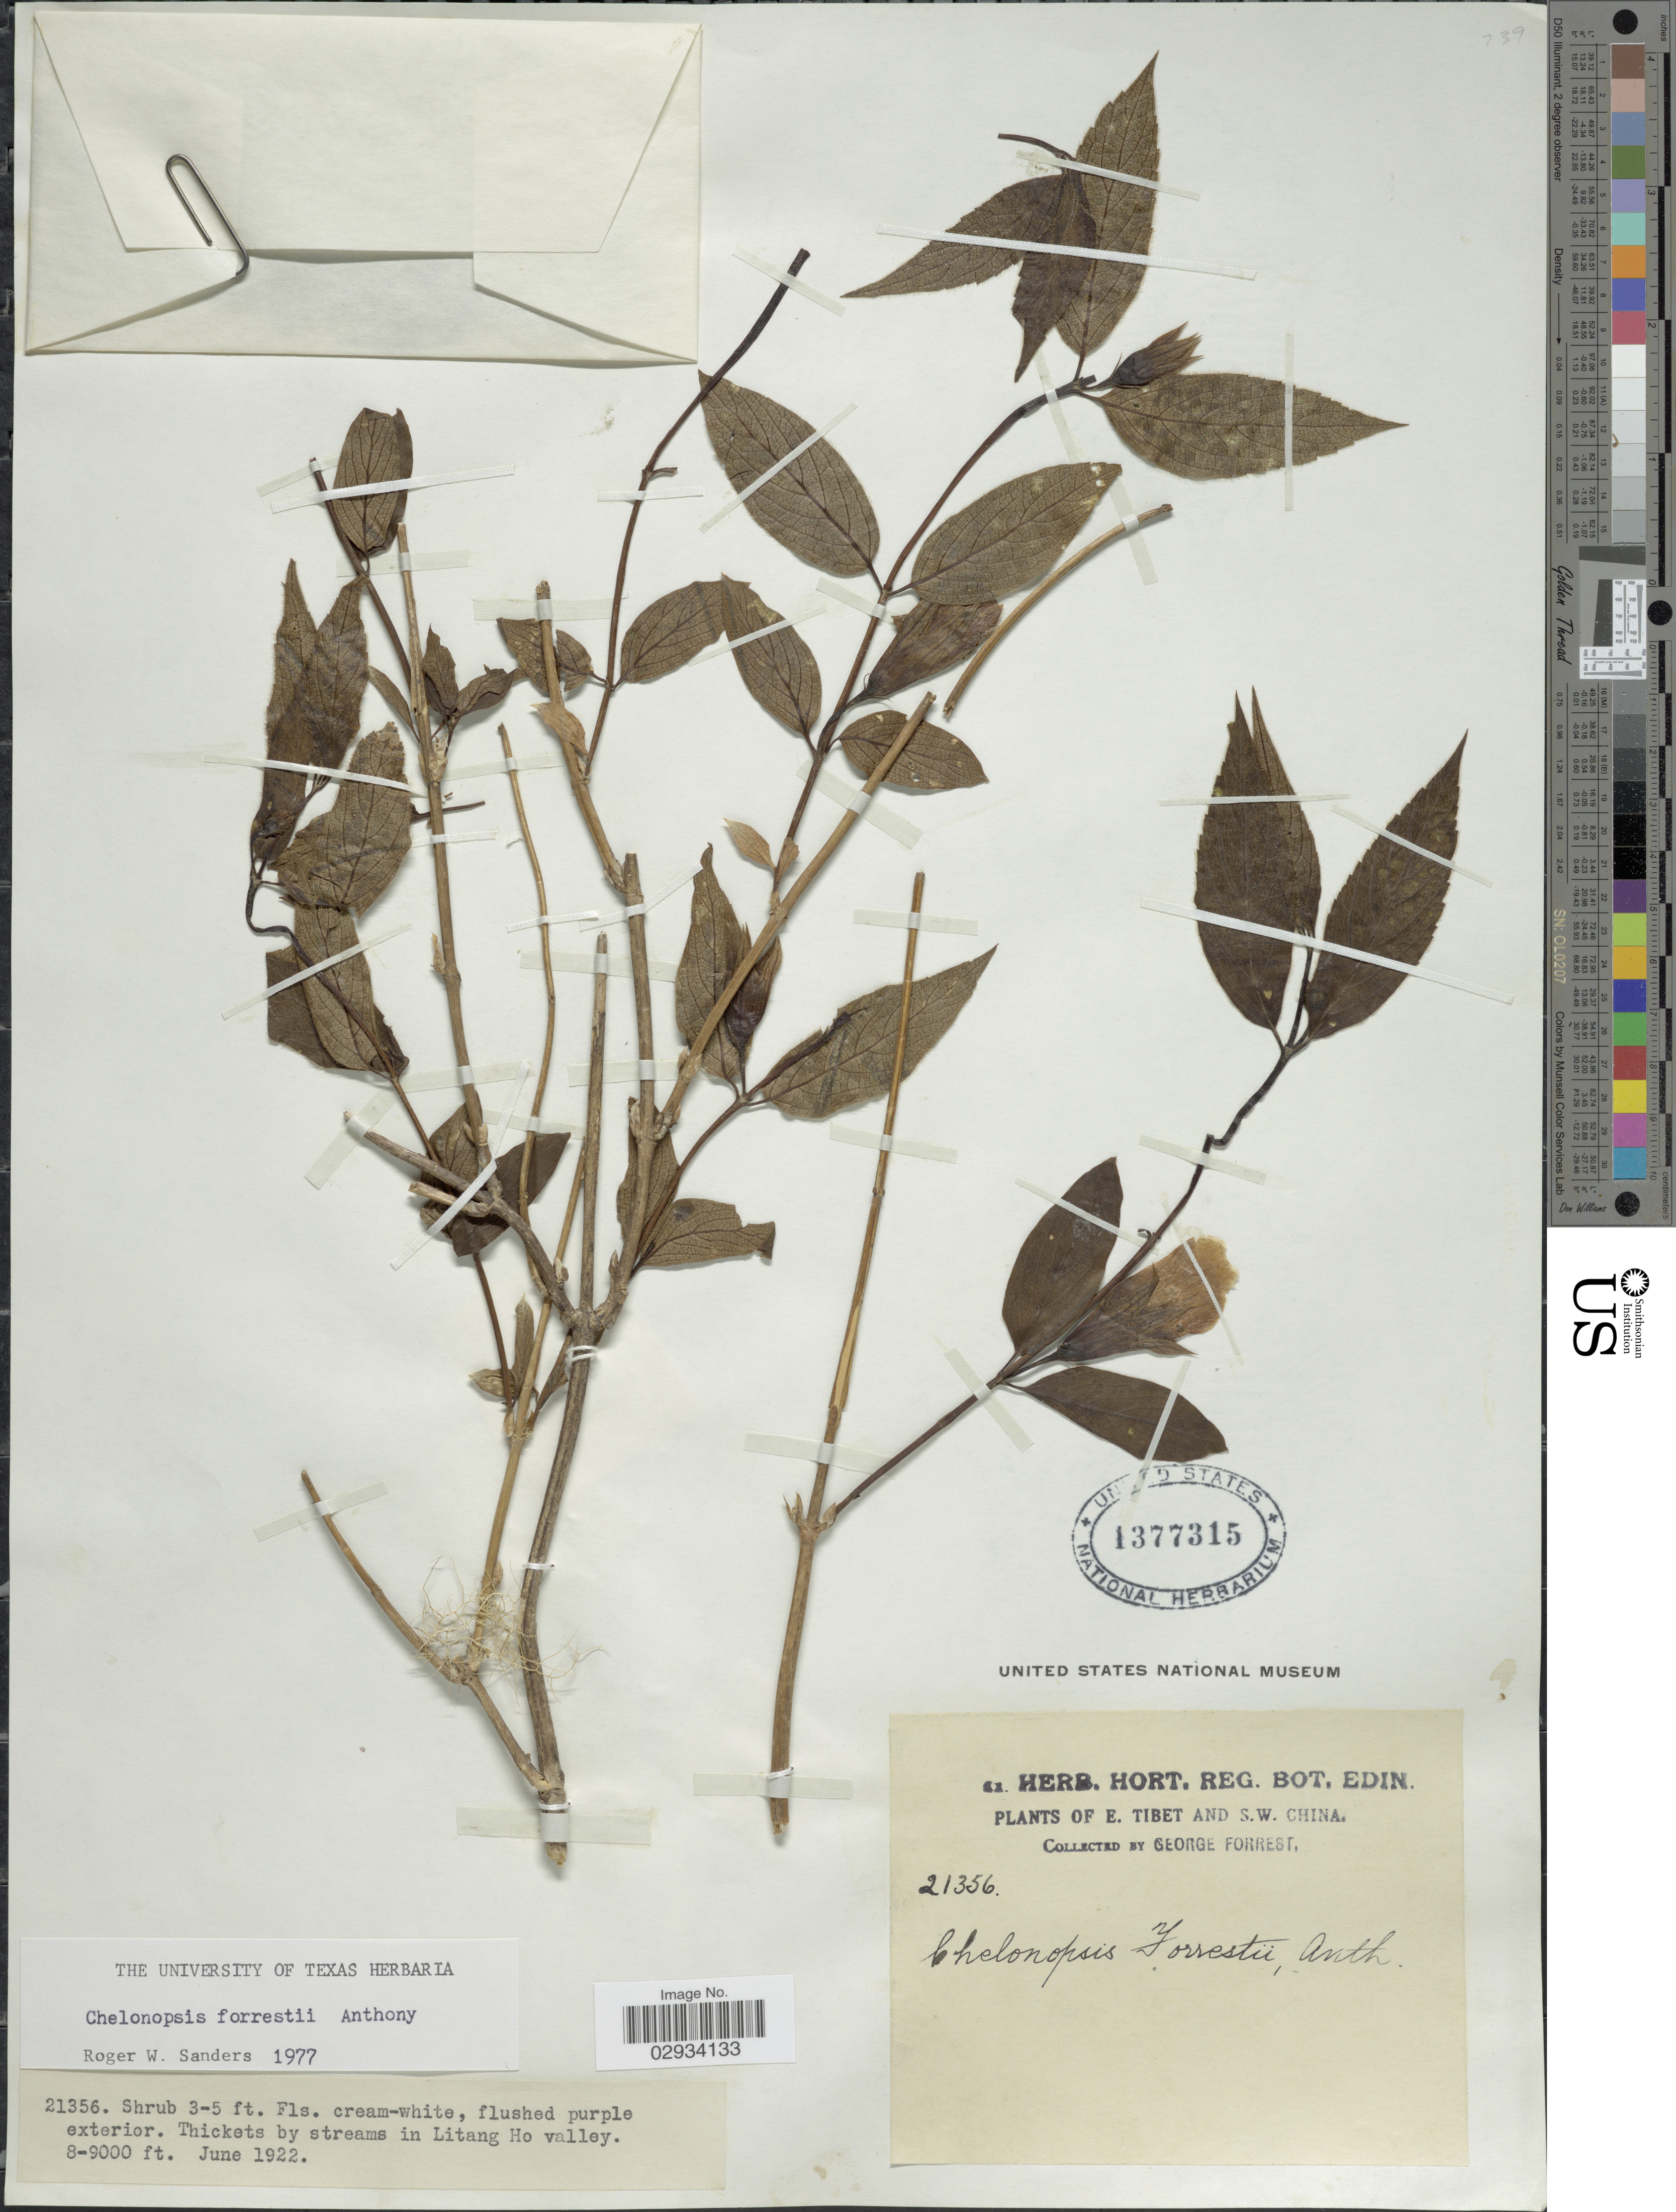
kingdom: Plantae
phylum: Tracheophyta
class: Magnoliopsida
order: Lamiales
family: Lamiaceae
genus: Chelonopsis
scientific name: Chelonopsis forrestii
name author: J. Anthony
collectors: G. Forrest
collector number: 21356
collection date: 1922-06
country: China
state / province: Xizang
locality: E. Tibet and S.W. China. Litang Ho valley.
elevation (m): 2438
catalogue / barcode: US 1377315